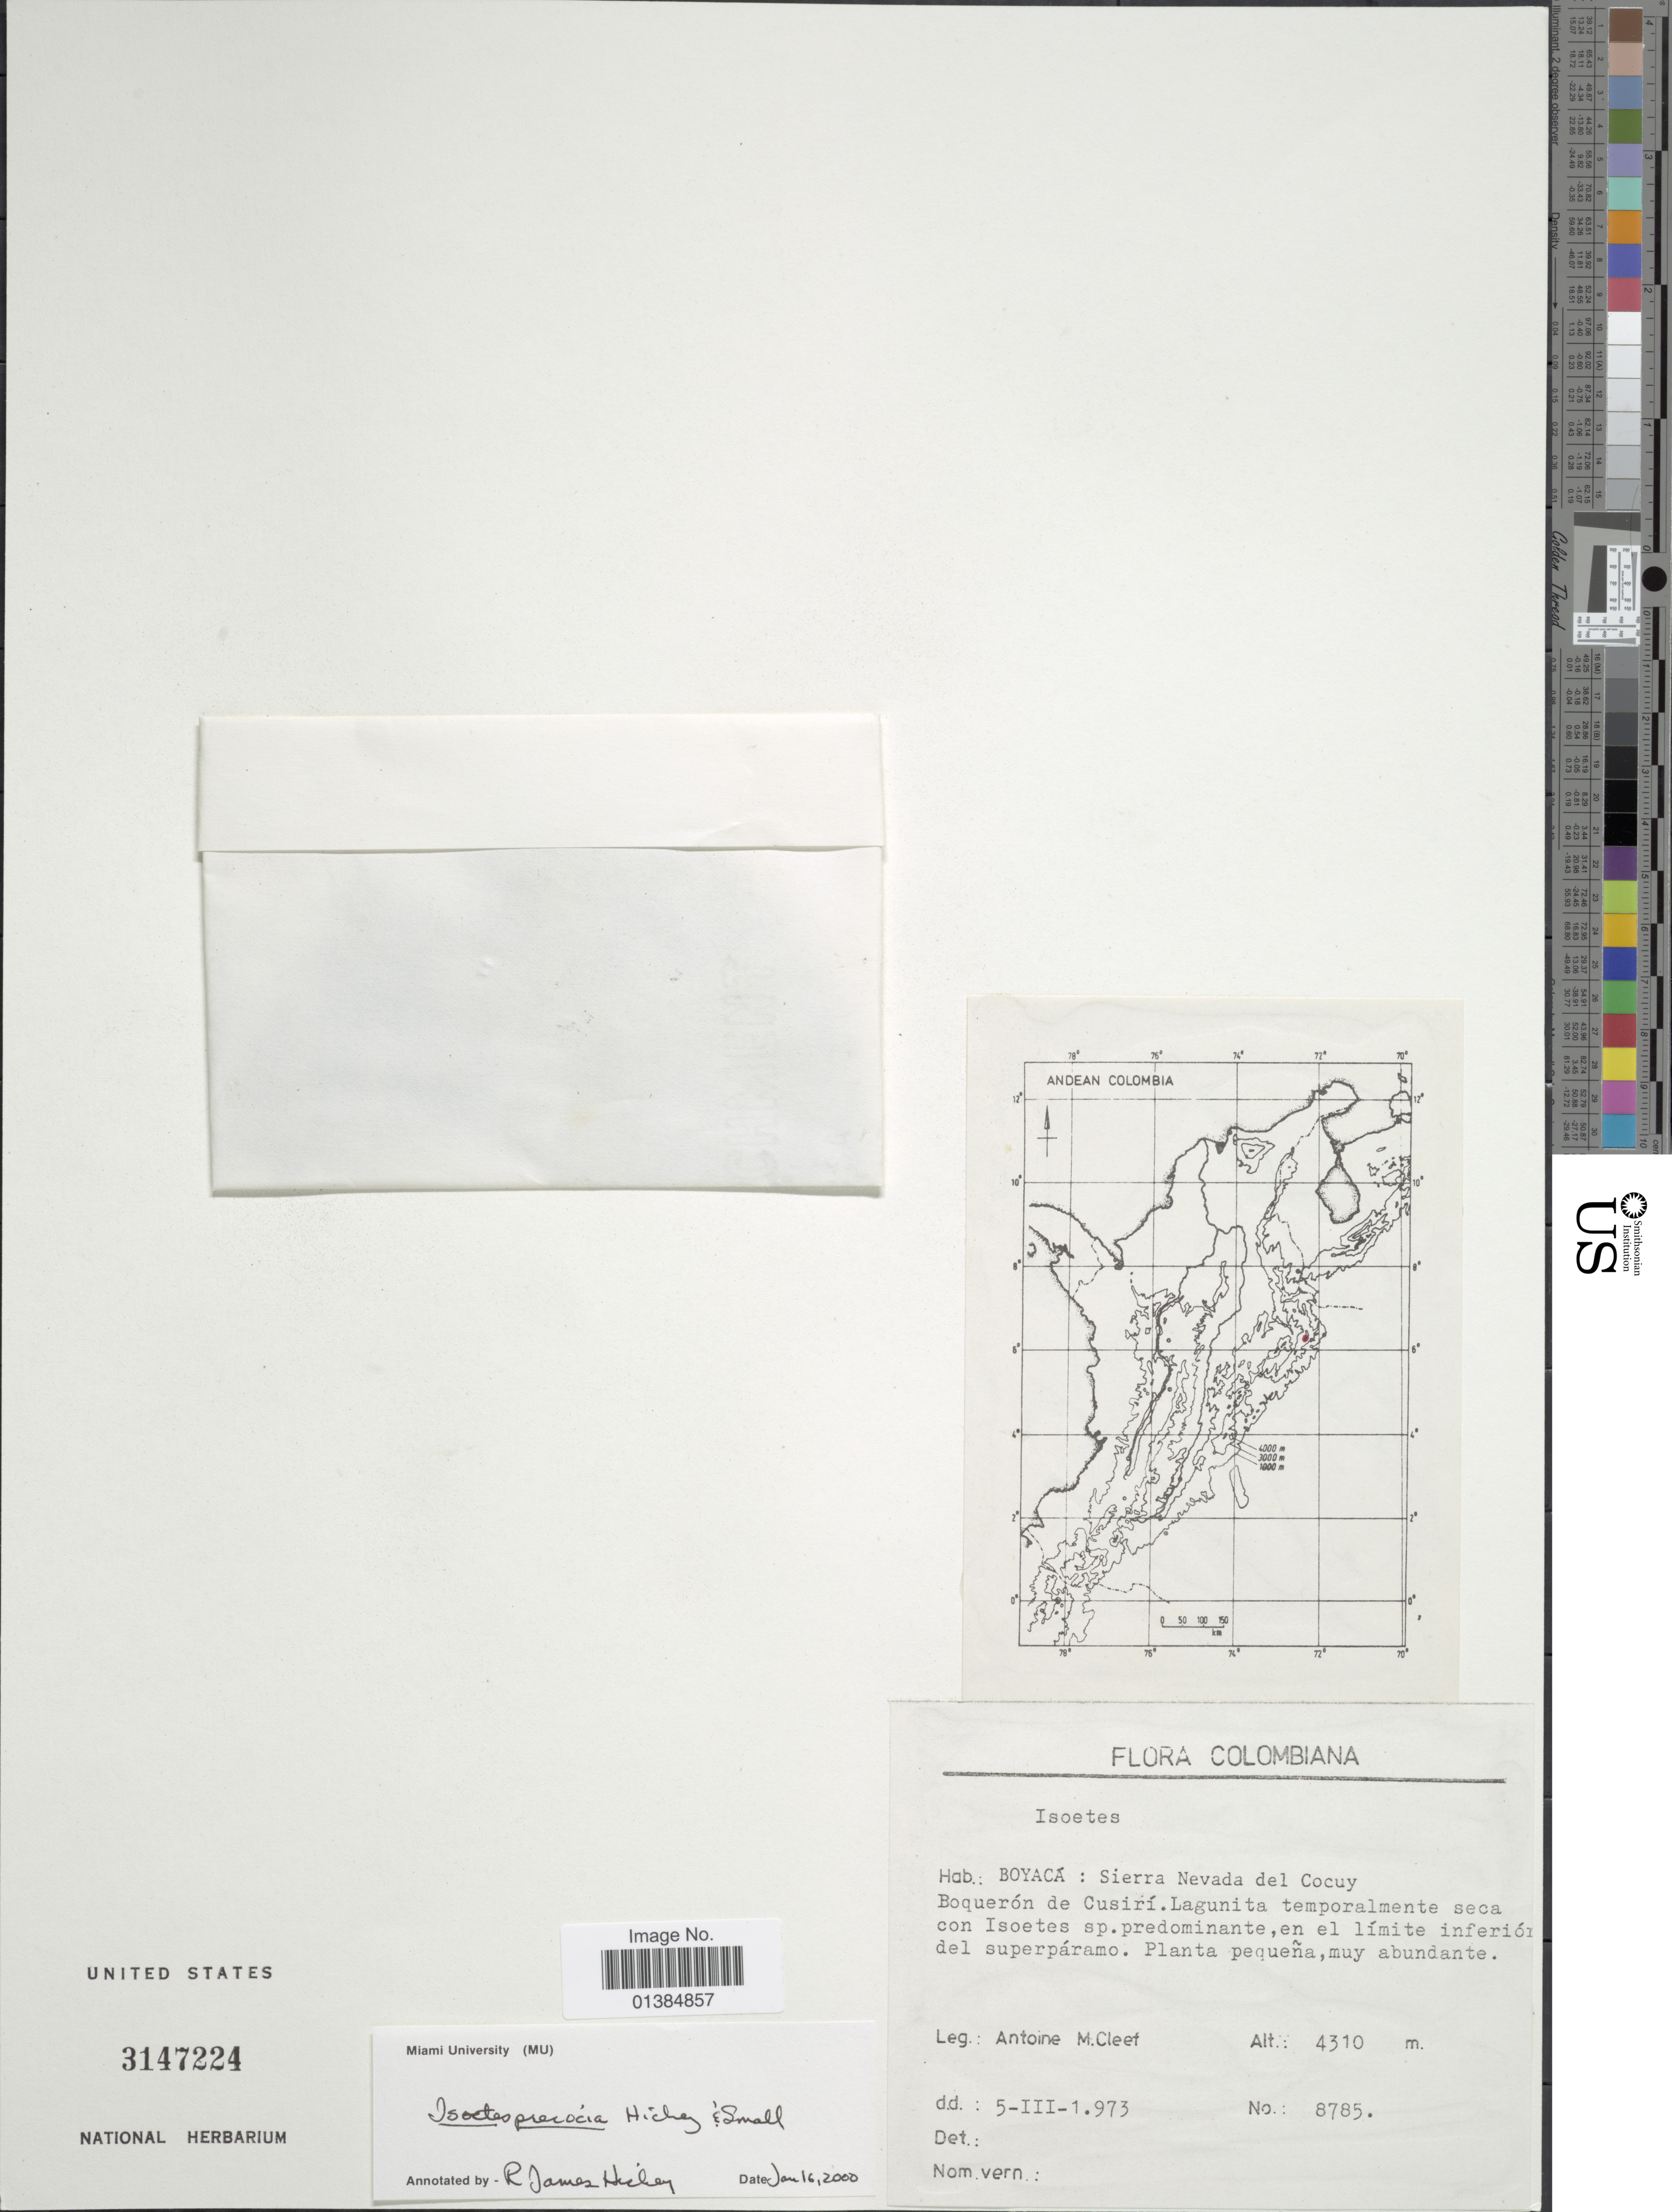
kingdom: Plantae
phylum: Tracheophyta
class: Lycopodiopsida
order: Isoetales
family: Isoetaceae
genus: Isoetes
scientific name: Isoetes precocia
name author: R.L. Small & Hickey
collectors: A. M. Cleef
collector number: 8785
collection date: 1973-03-05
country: Colombia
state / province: Boyacá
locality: Sierra Nevada del Cocuy Boquerón de Cusirí.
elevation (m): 4310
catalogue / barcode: US 3147224